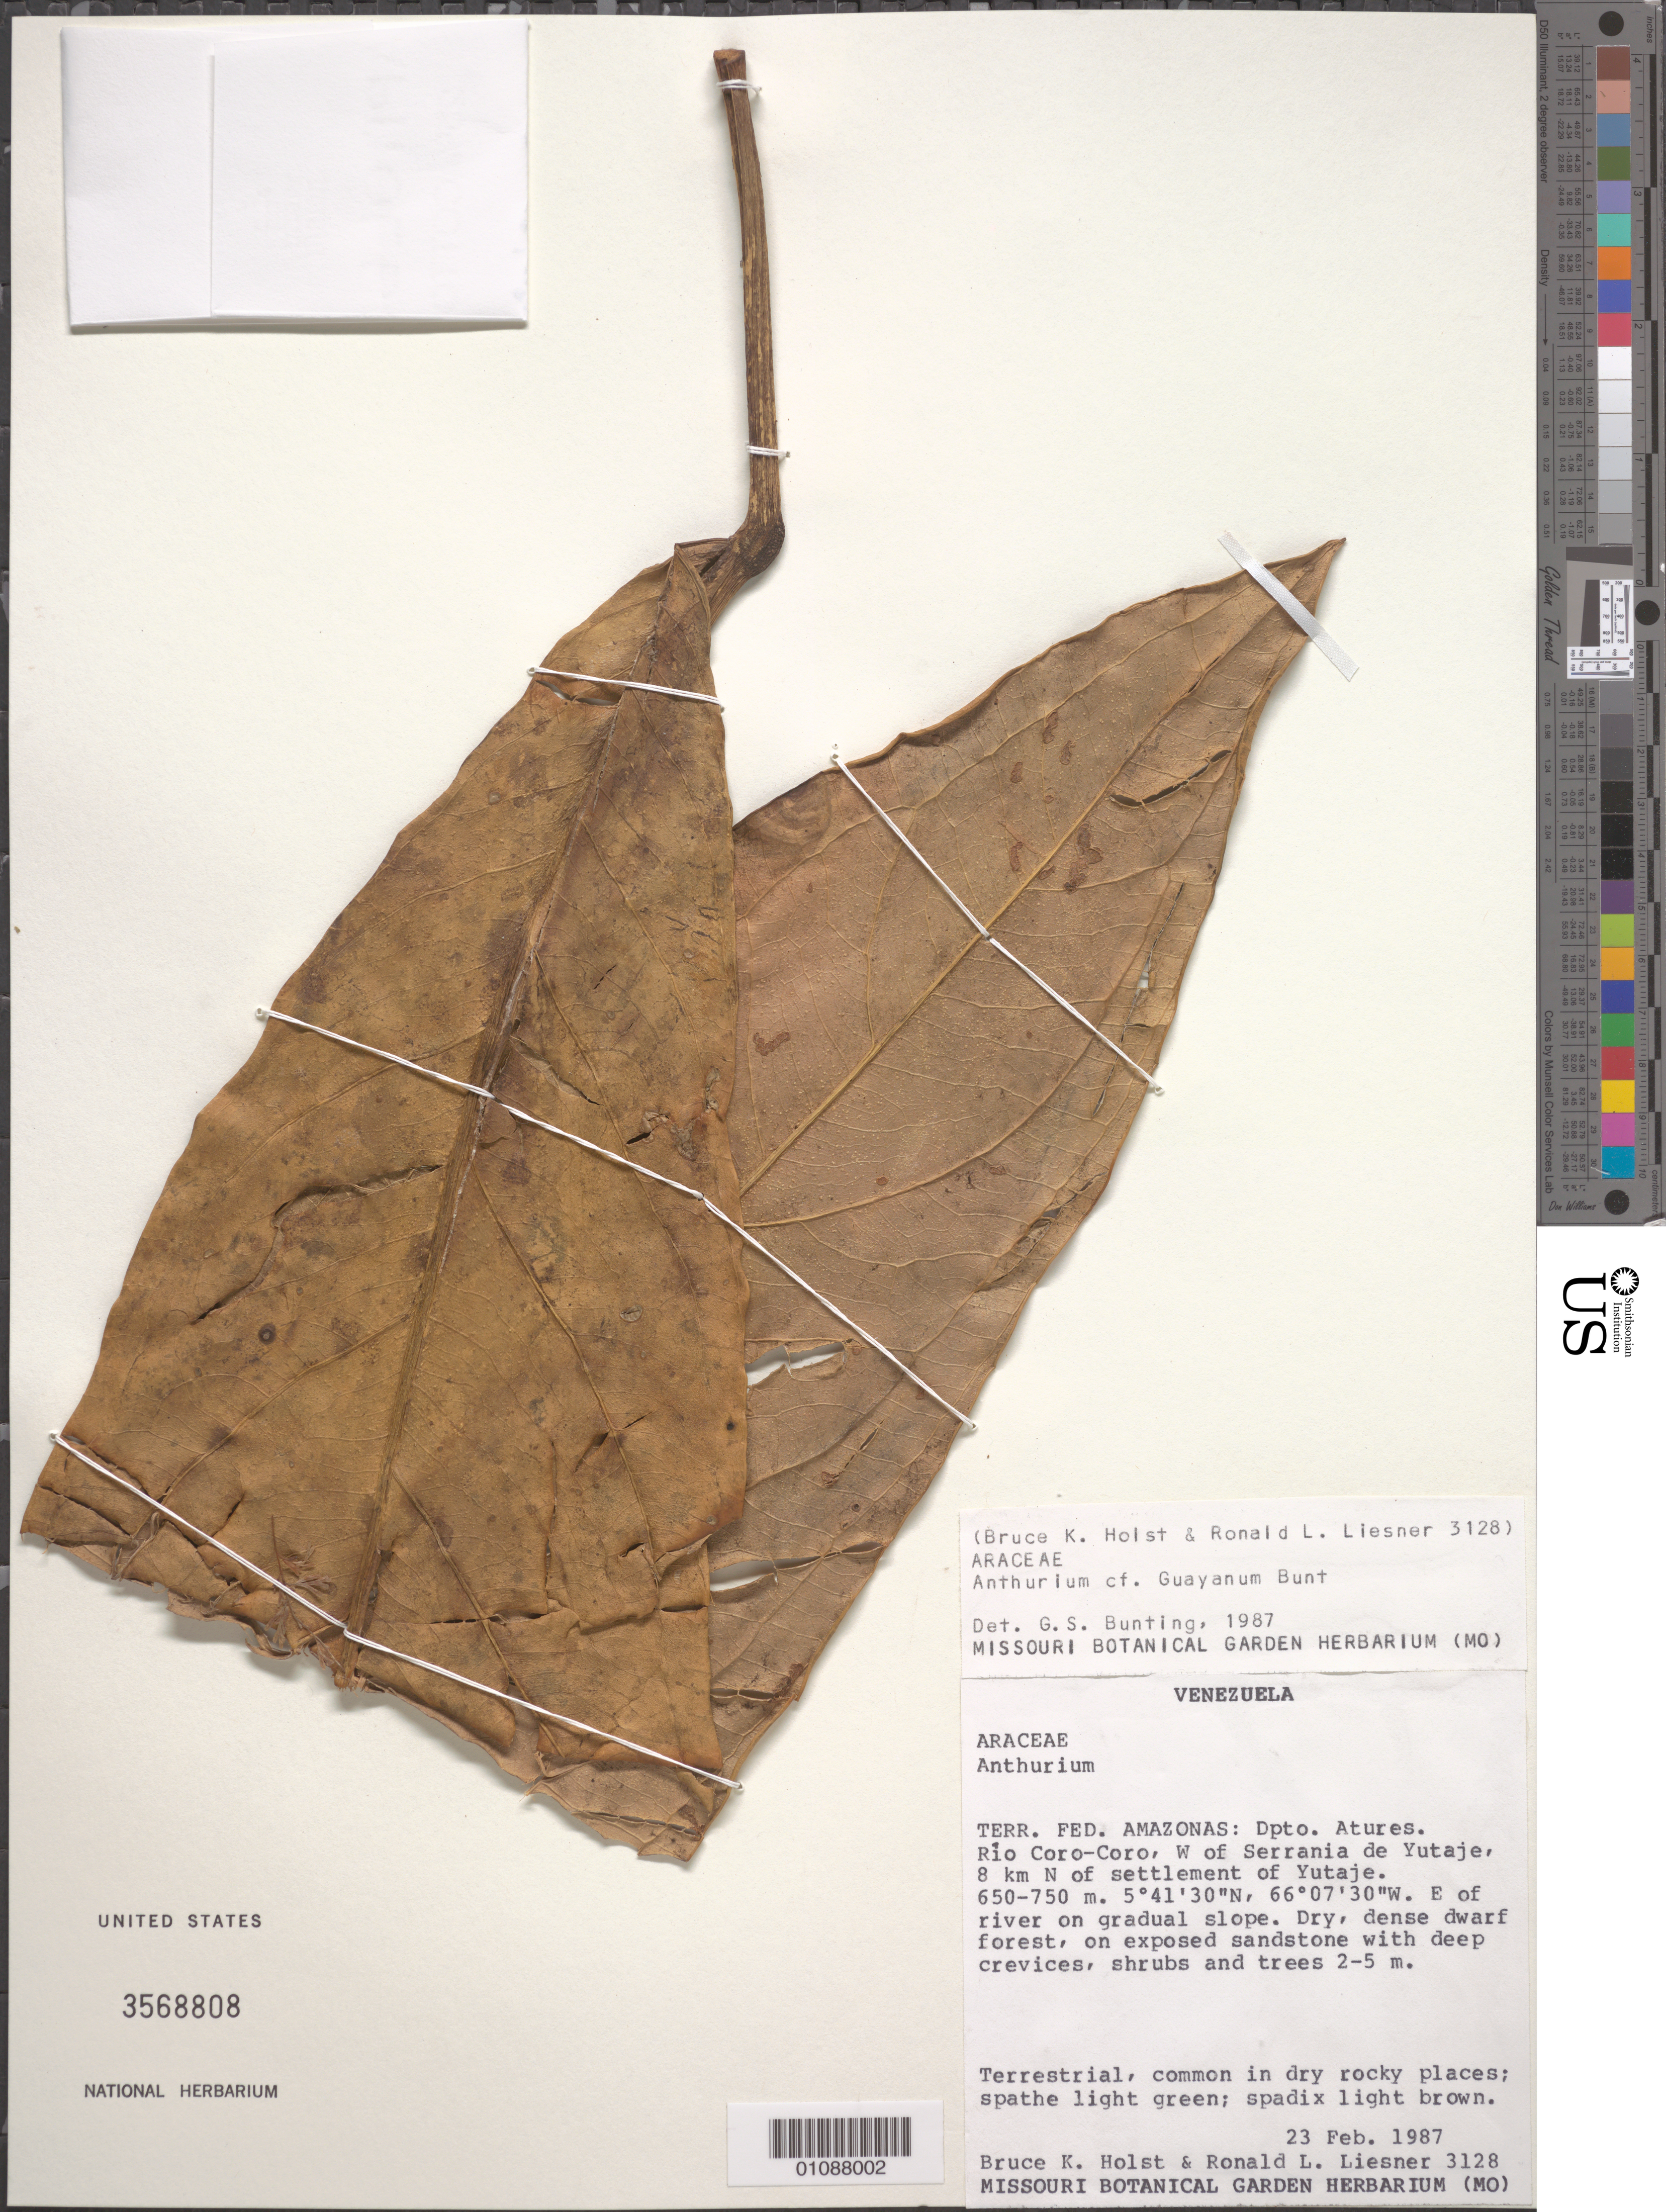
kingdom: Plantae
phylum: Tracheophyta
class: Liliopsida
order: Alismatales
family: Araceae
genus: Anthurium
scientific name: Anthurium guayanum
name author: G.S. Bunting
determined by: Bunting, G. S.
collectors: B. Holst & R. L. Liesner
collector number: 3128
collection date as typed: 23-Feb-87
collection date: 1987-02-23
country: Venezuela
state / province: Amazonas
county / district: Atures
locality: Río Coro-Coro, W of Serrania de Yutajé, 8 km N of Yutajé settlement. E of river on gradual slope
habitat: Dry, dense dwarf forest on exposed sandstone with deep crevices, shrubs and trees 2-5m. In dry rocky places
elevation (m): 650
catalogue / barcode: US 3568808